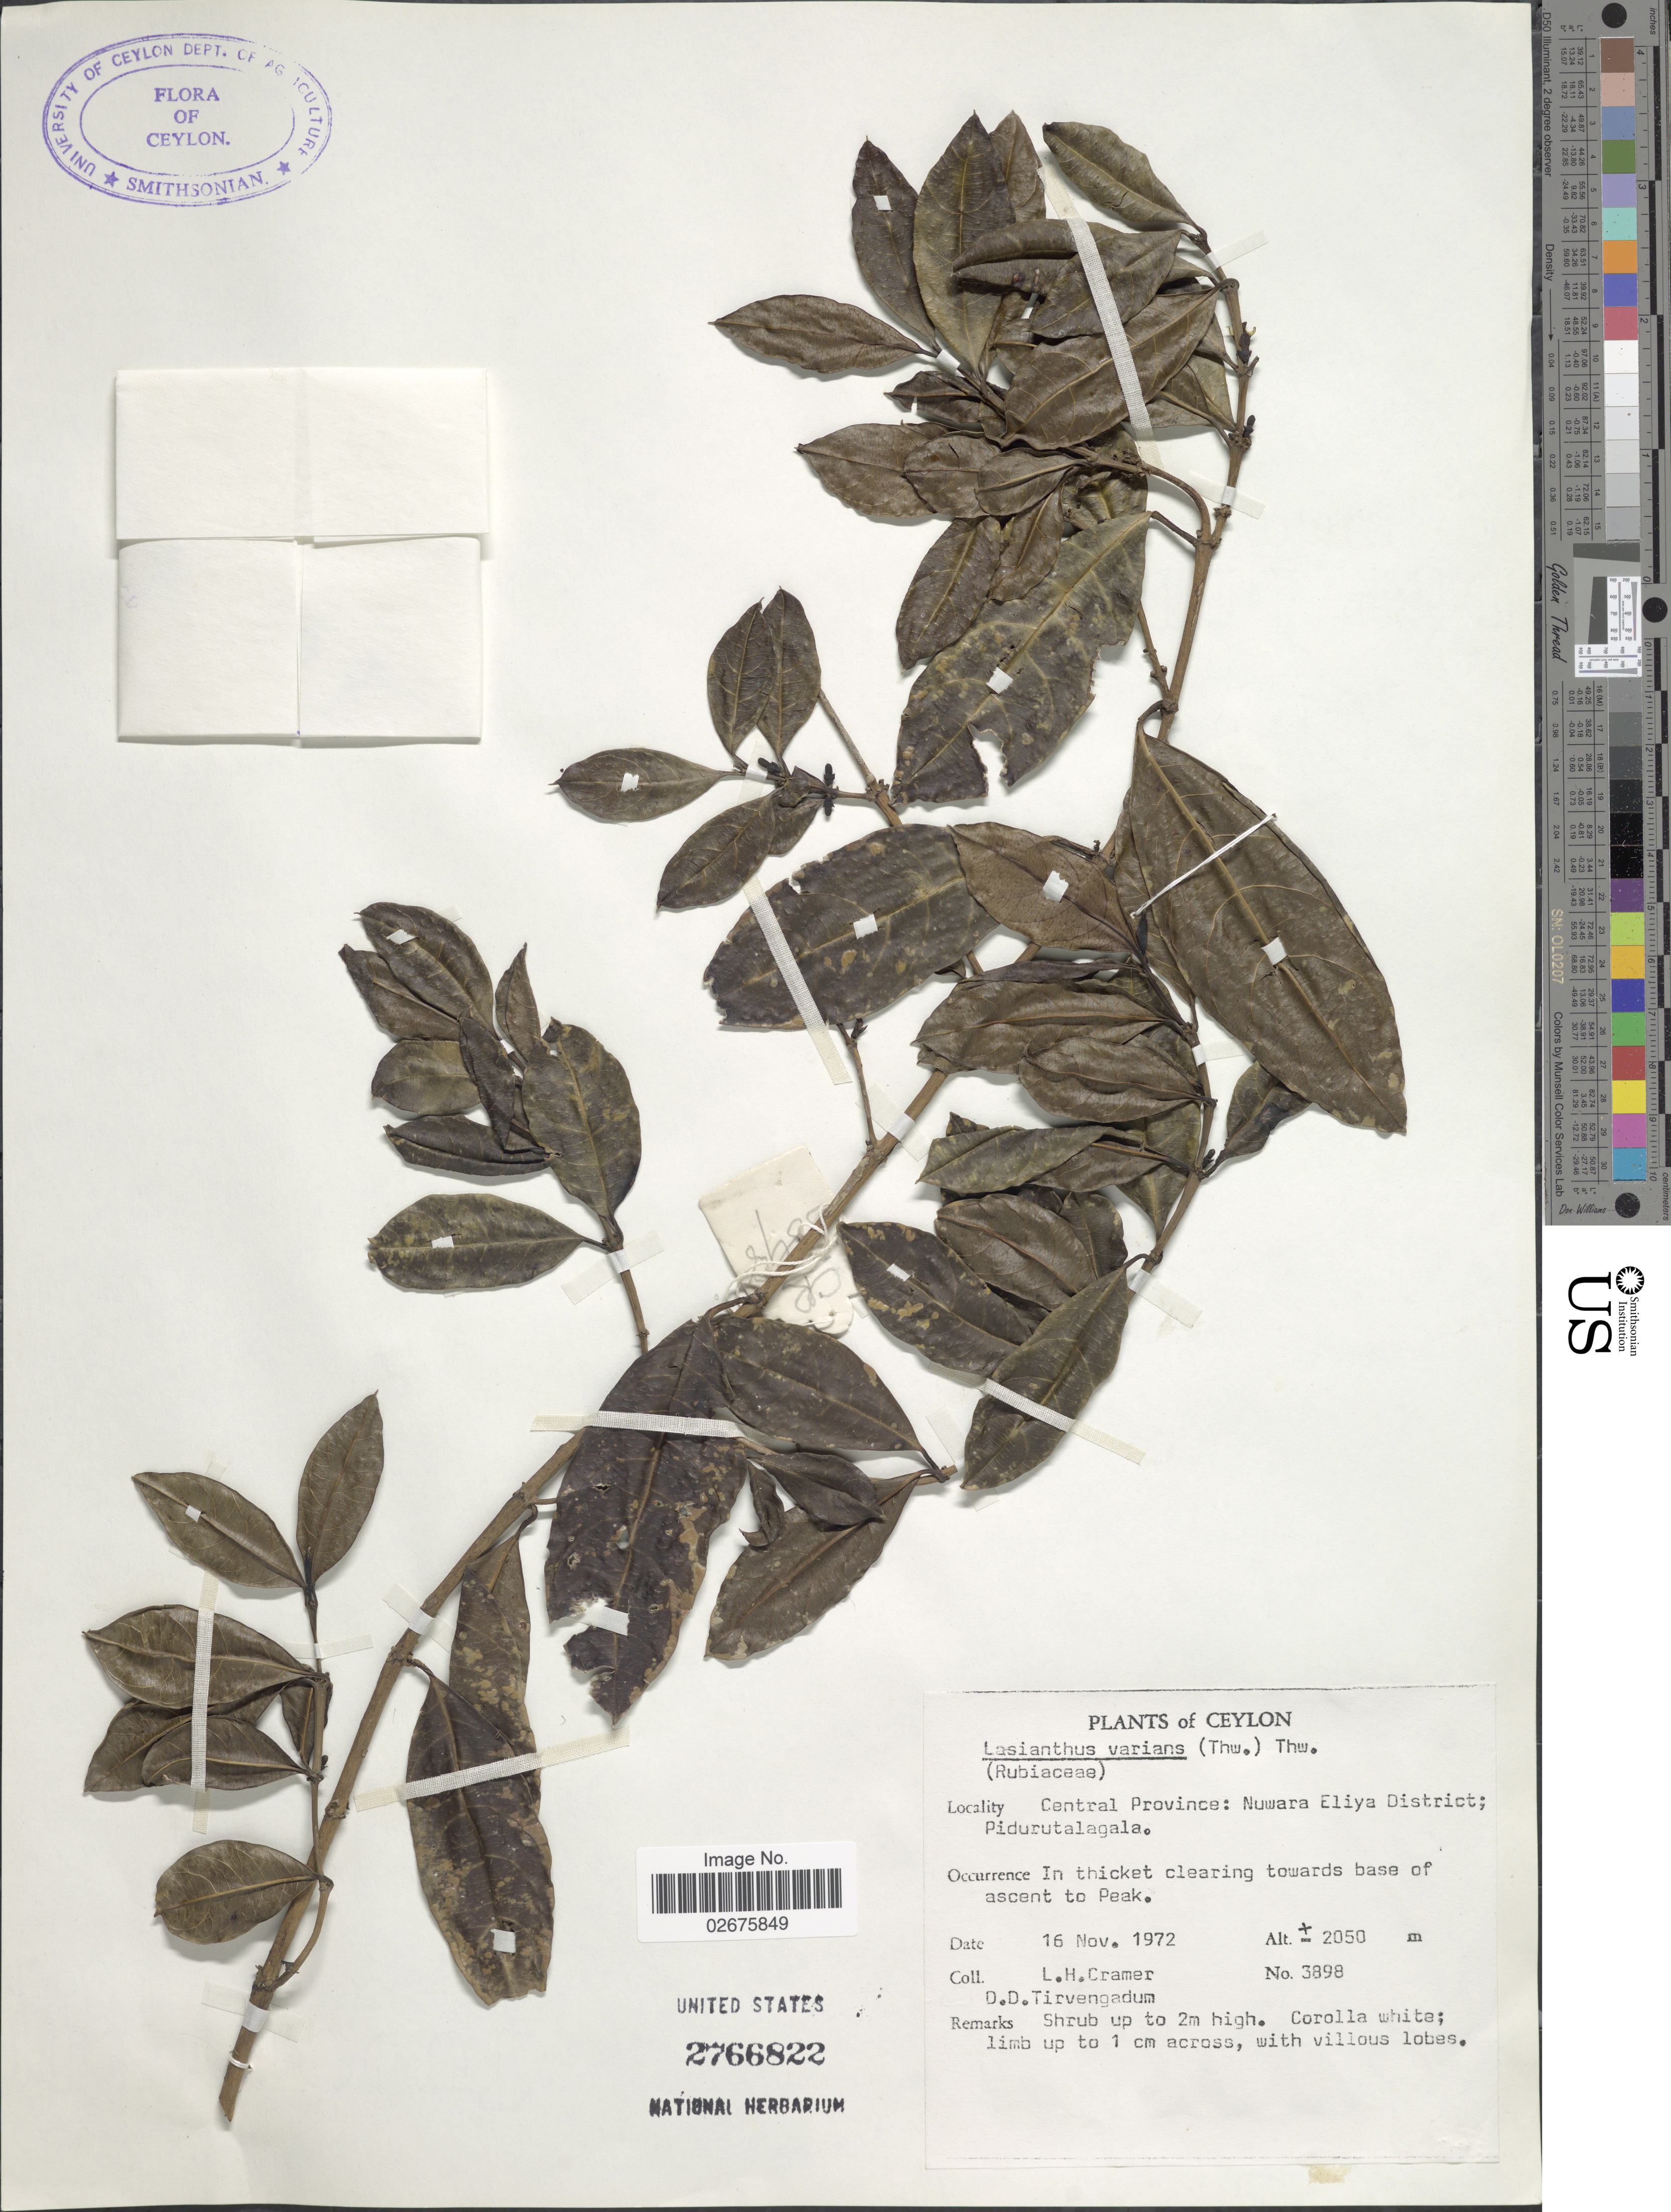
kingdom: Plantae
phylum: Tracheophyta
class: Magnoliopsida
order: Gentianales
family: Rubiaceae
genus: Lasianthus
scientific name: Lasianthus varians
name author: (Thwaites) Thwaites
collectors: L. H. Cramer & D. Tirvengadum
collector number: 3898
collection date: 1972-11-16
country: Sri Lanka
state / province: Central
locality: Ceylon, Nuwara Eliya District; Pidurutalagala, In thicket clearing towards base of ascent to Peak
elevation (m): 2050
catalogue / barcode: US 2766822